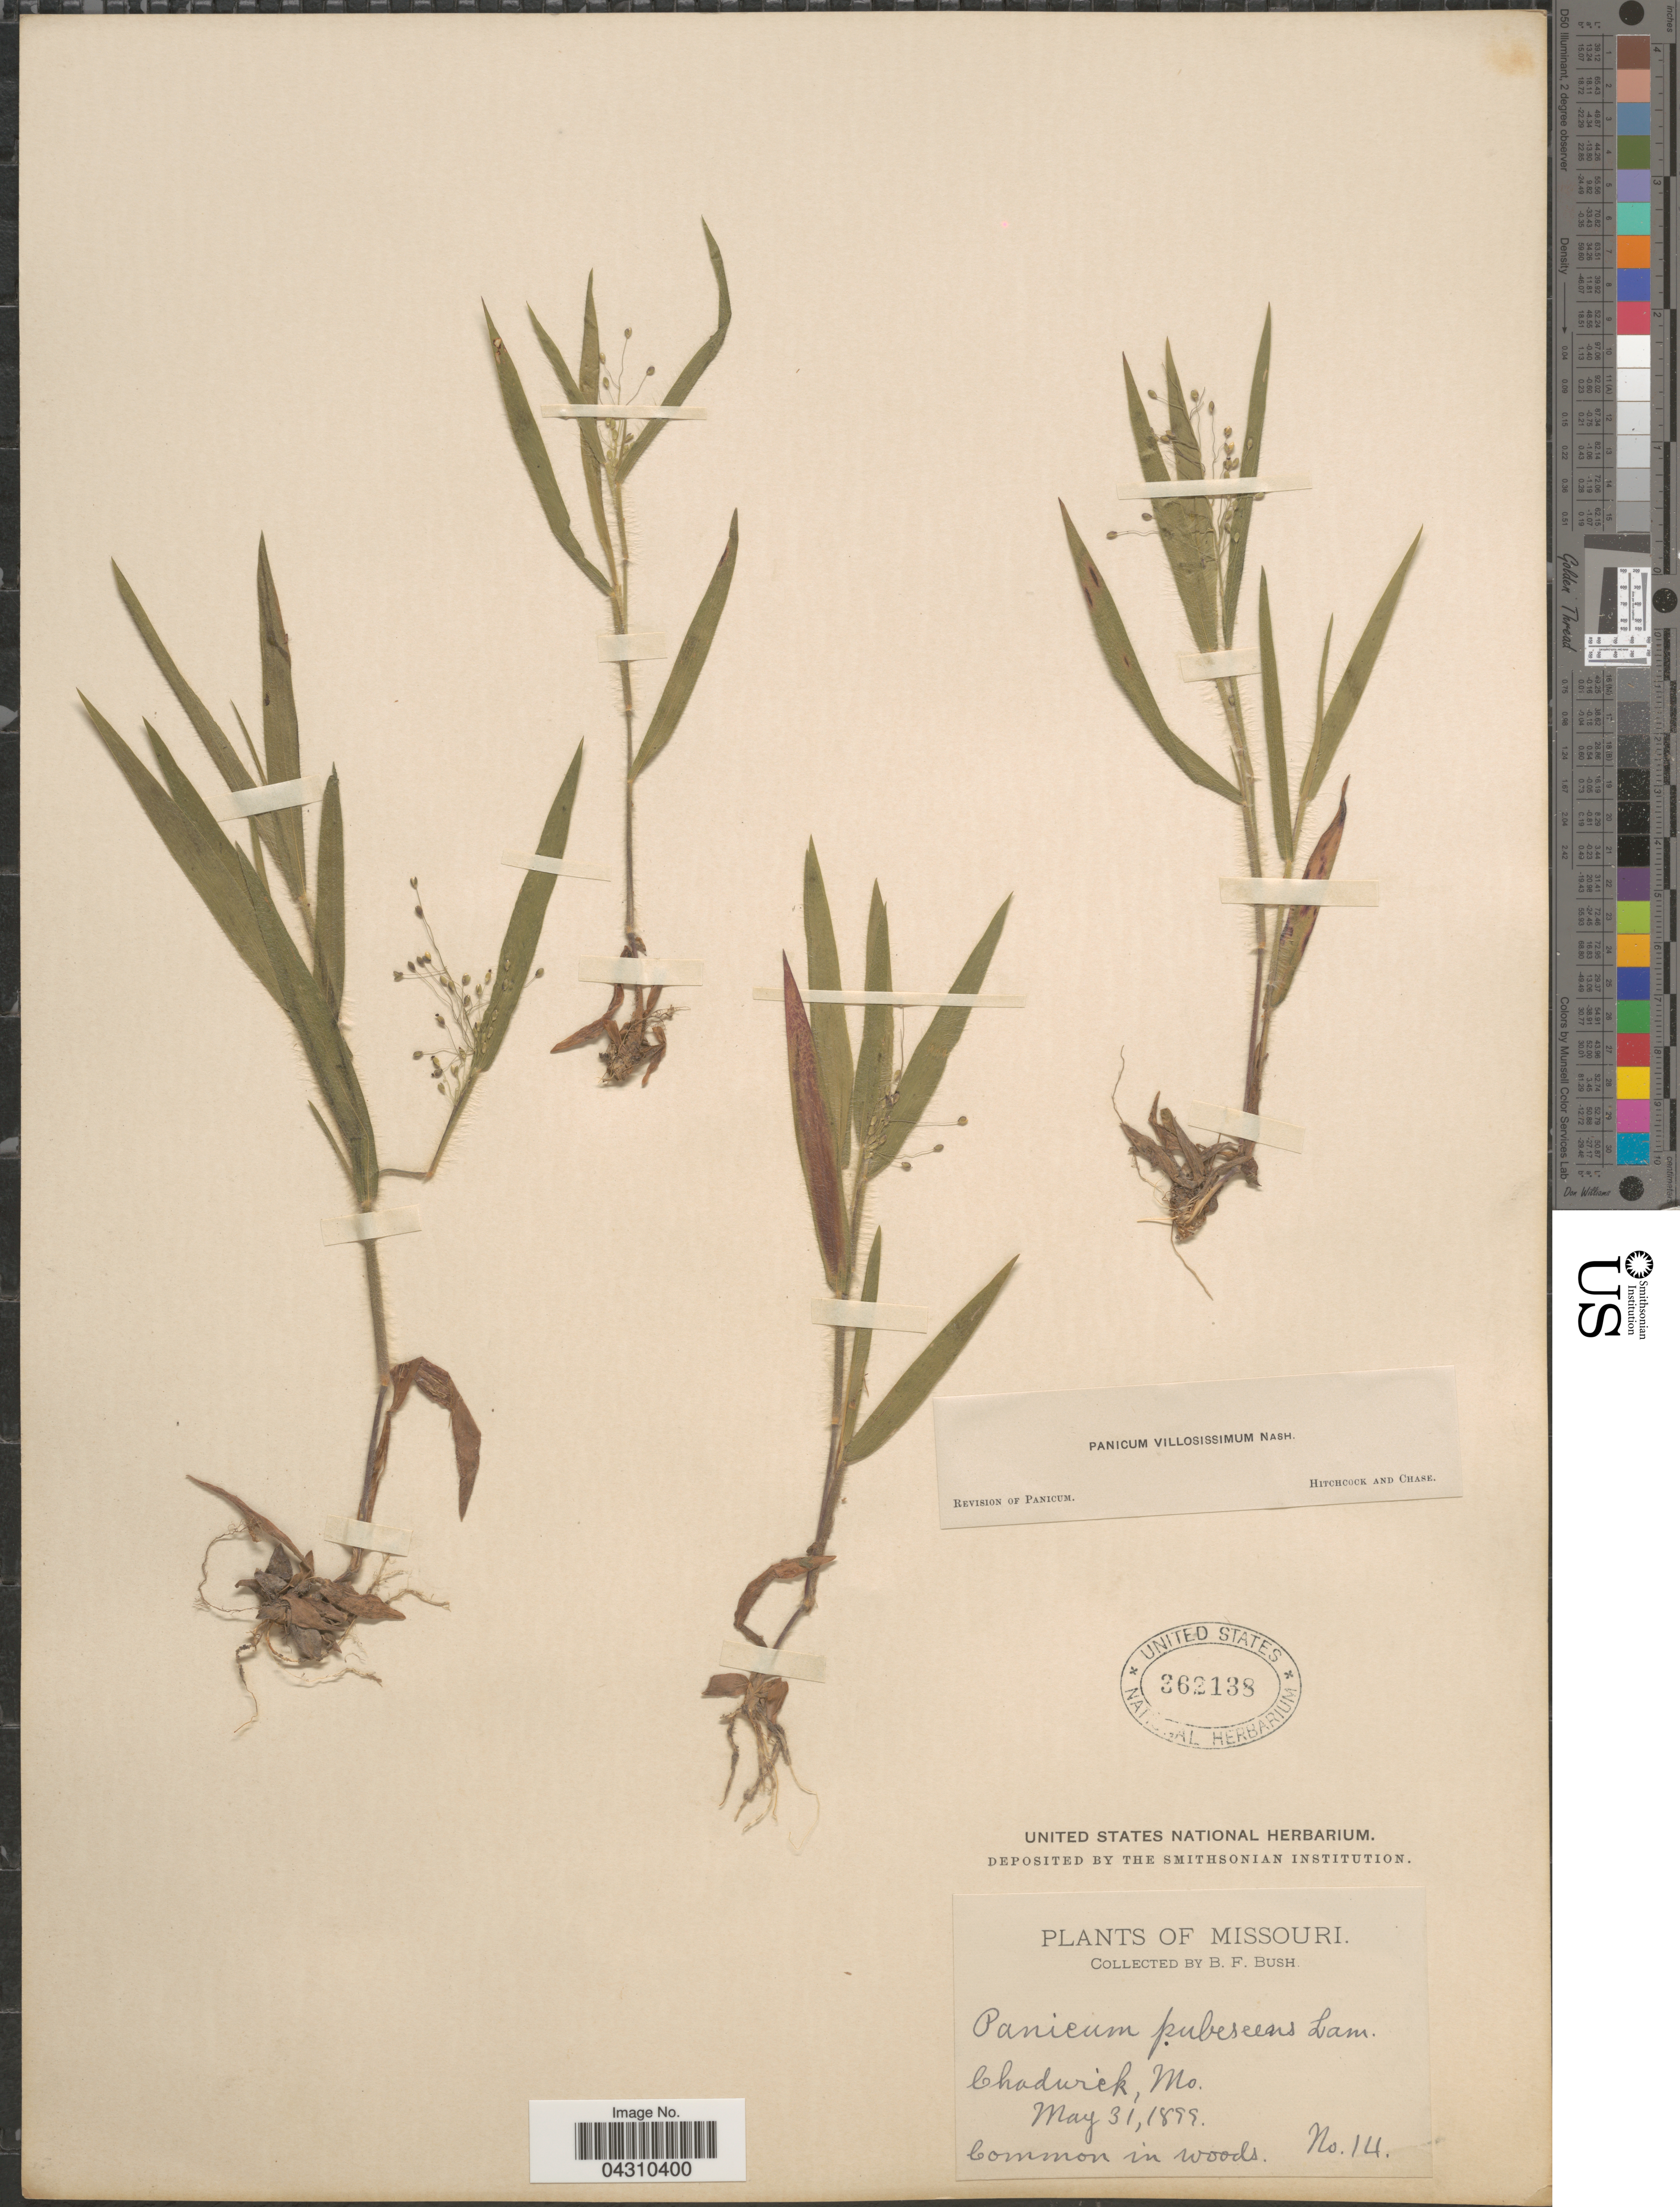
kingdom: Plantae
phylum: Tracheophyta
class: Liliopsida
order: Poales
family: Poaceae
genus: Dichanthelium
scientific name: Dichanthelium acuminatum var. acuminatum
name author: (Sw.) Gould & C.A. Clark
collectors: B. F. Bush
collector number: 14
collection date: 1899-05-31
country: United States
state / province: Missouri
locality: Chadwick.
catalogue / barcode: US 362138